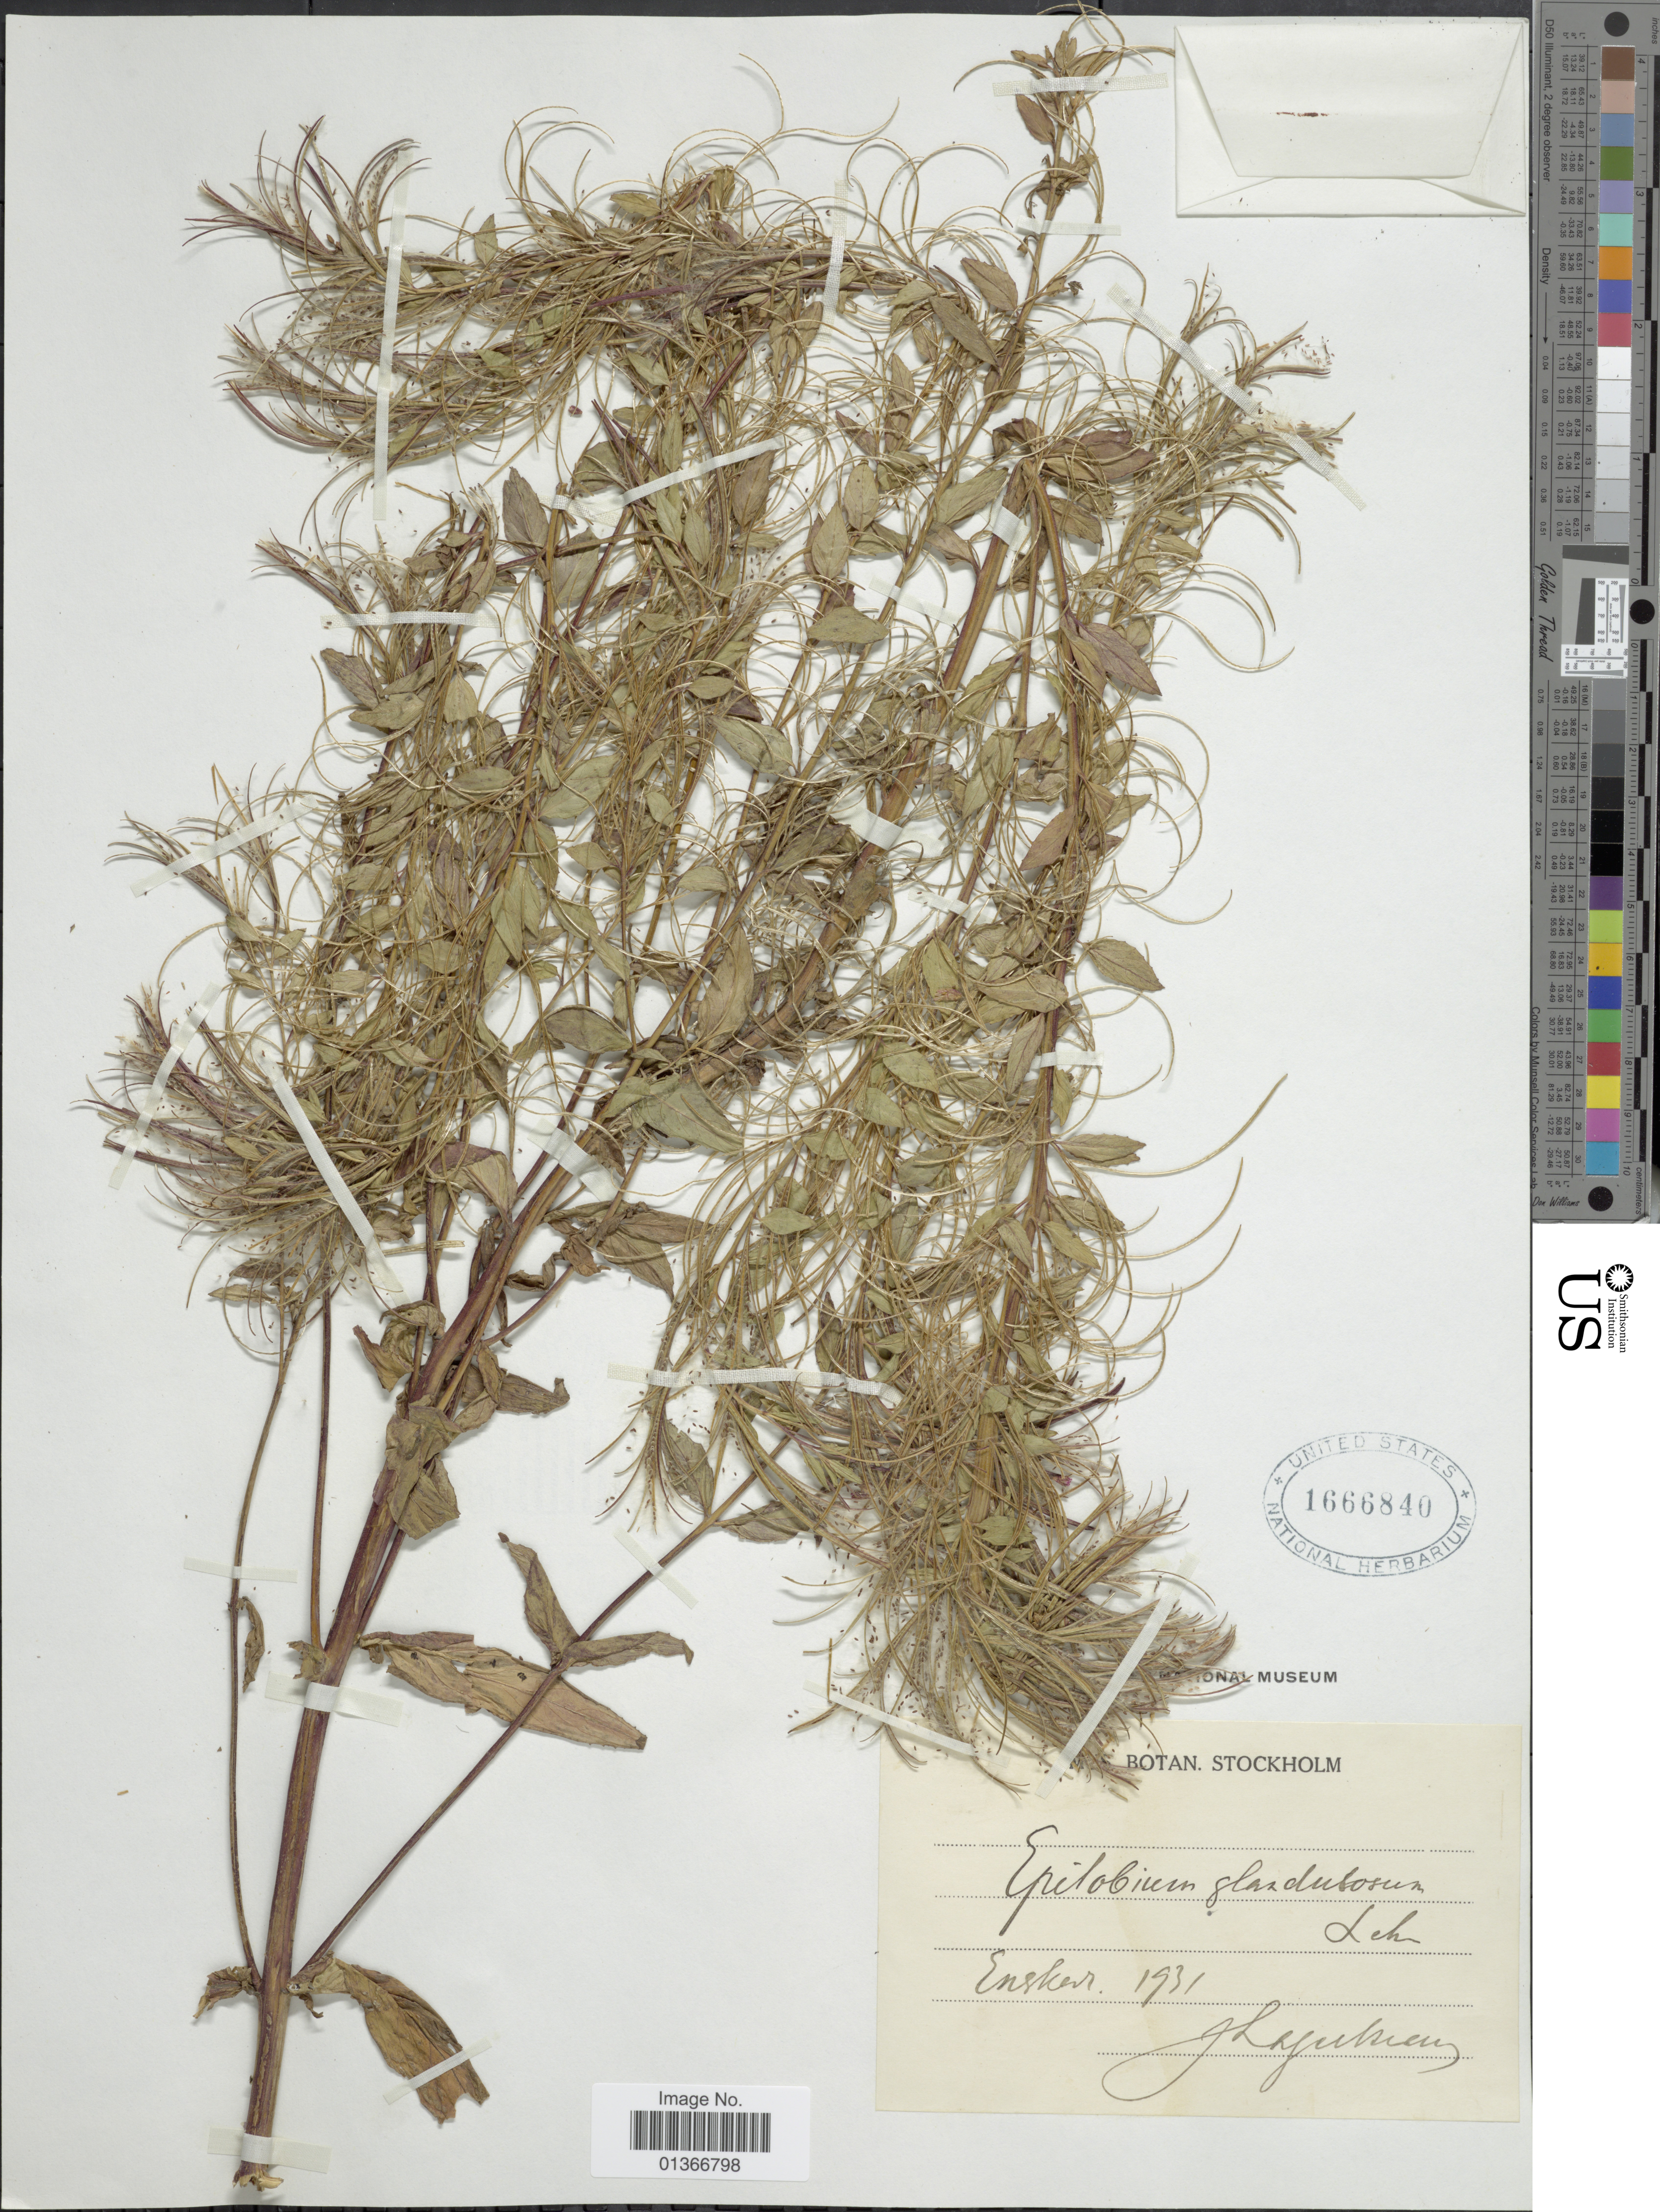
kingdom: Plantae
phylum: Tracheophyta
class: Magnoliopsida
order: Myrtales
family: Onagraceae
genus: Epilobium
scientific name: Epilobium ciliatum subsp. glandulosum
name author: (Lehm.) Hoch & P.H. Raven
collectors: J. Lagerkranz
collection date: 1931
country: Sweden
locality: Enskar.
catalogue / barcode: US 1666840